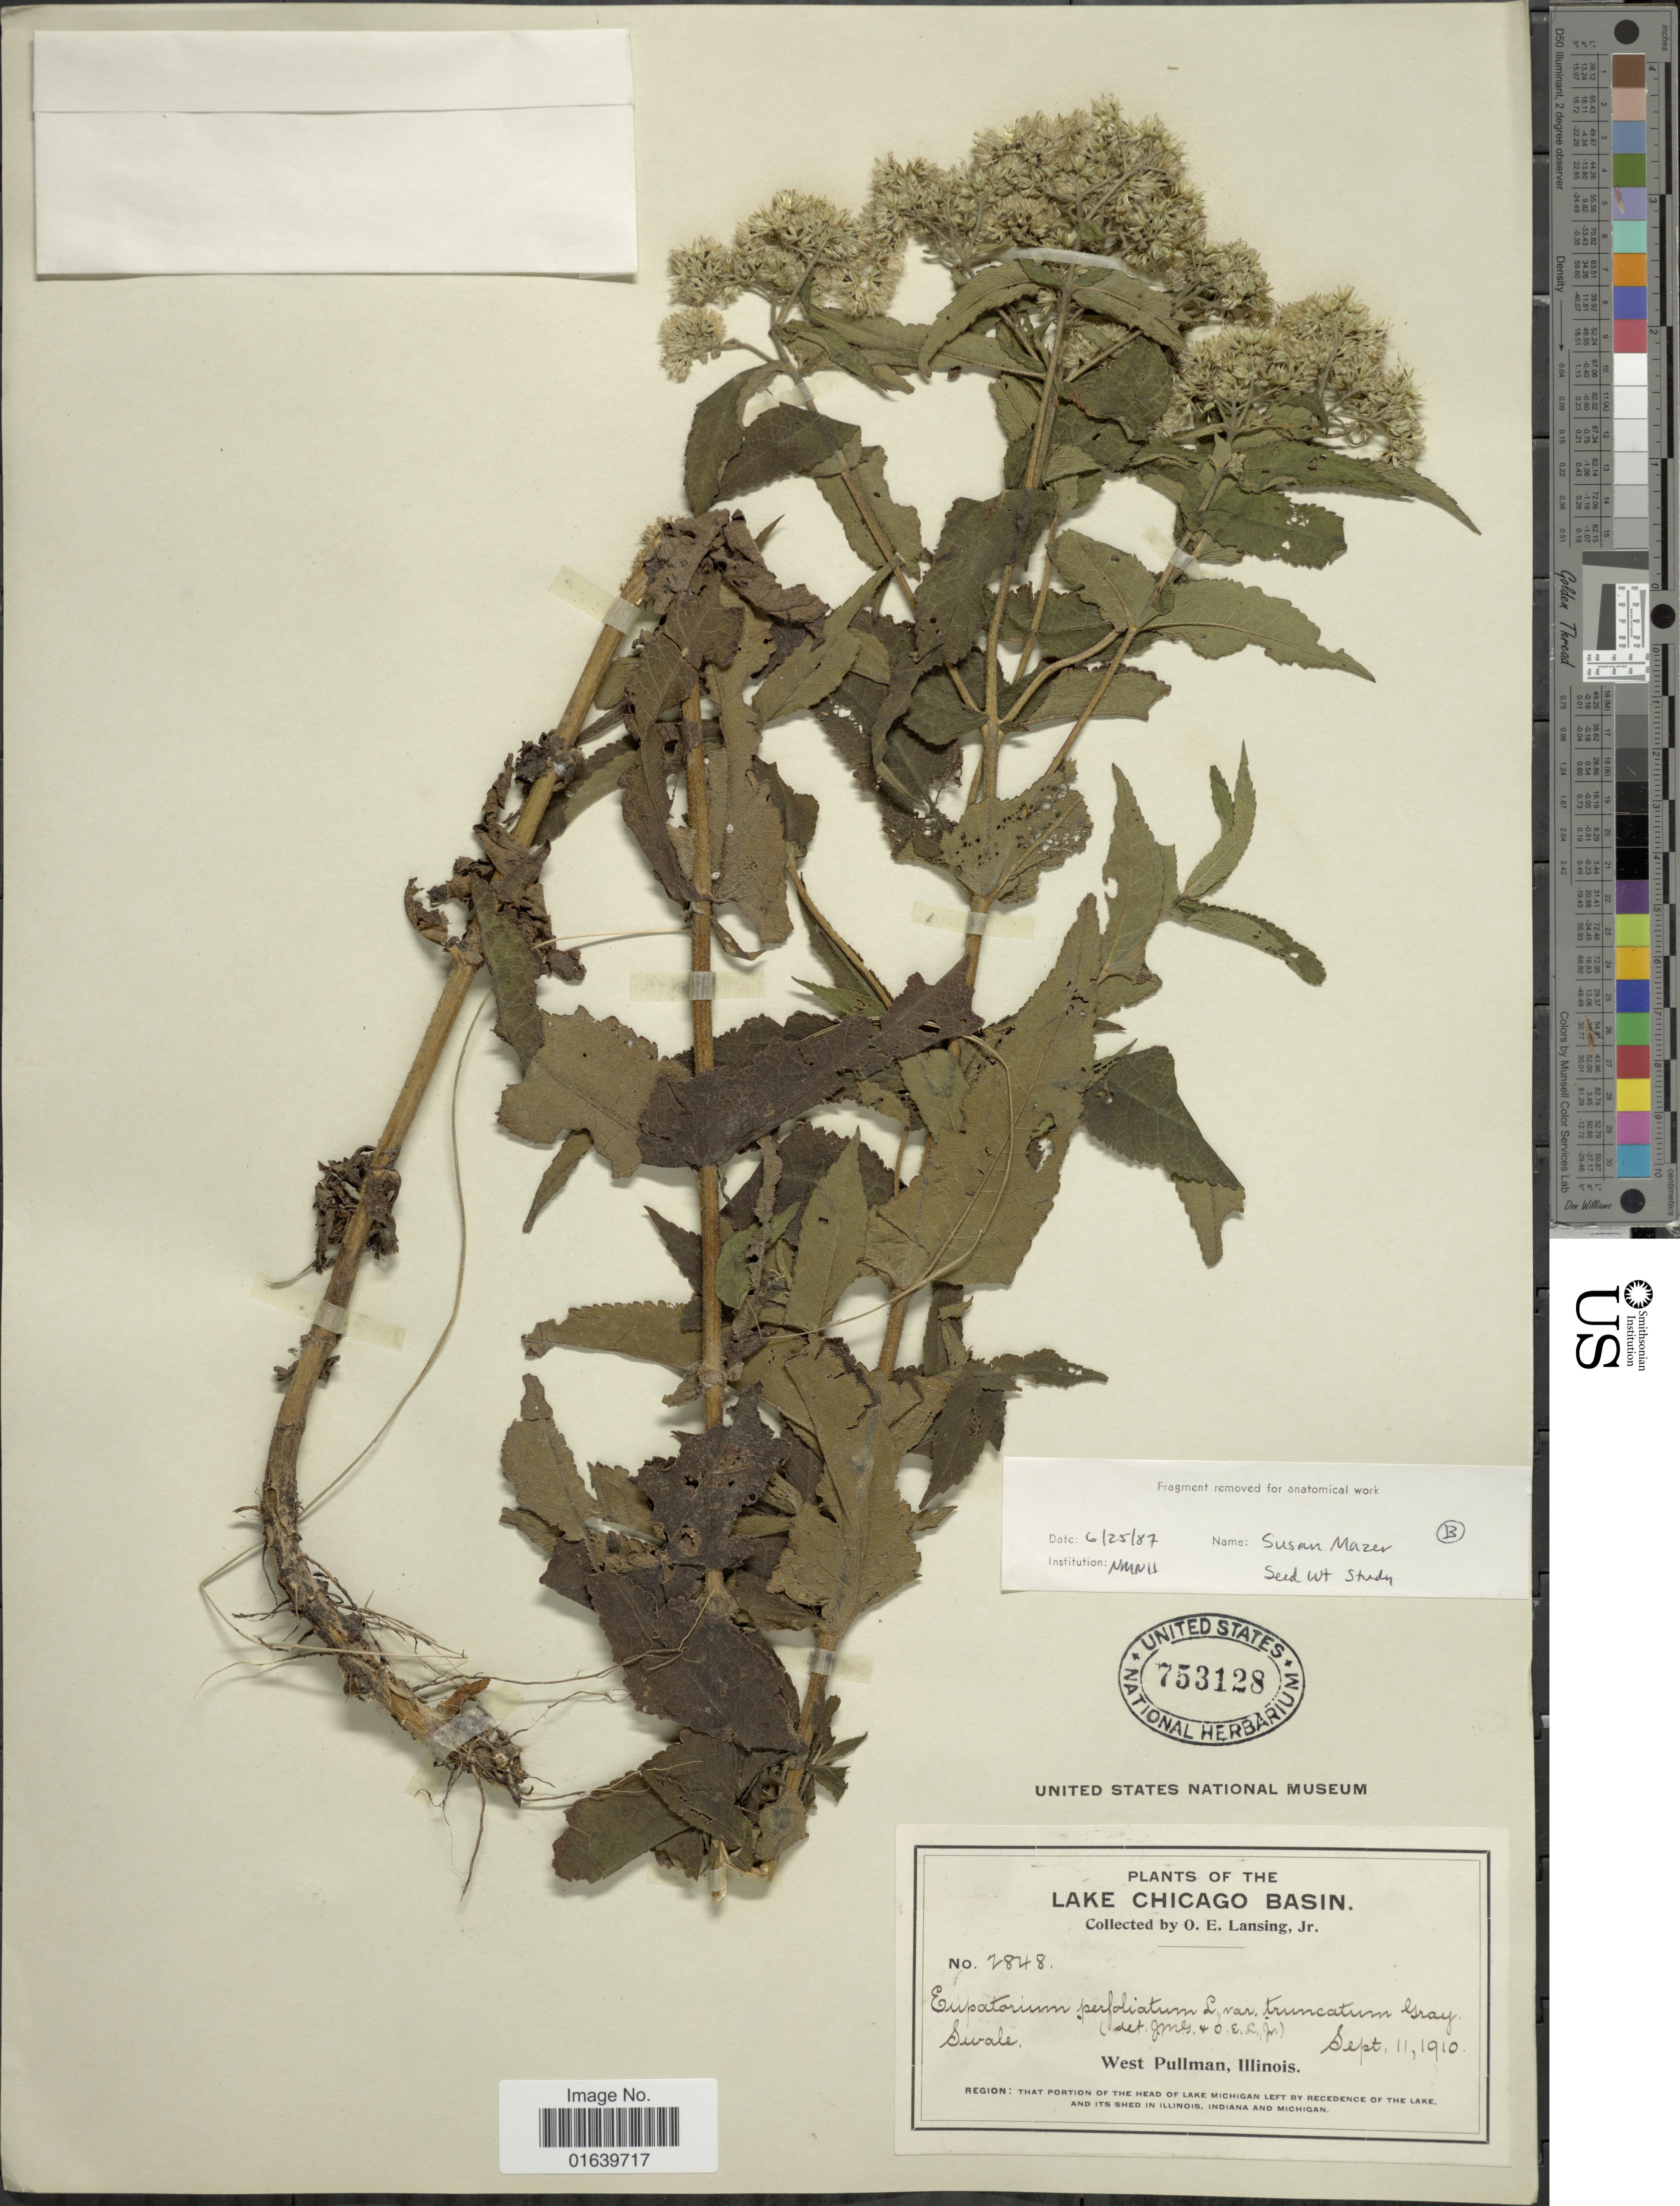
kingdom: Plantae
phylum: Tracheophyta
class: Magnoliopsida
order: Asterales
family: Asteraceae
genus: Eupatorium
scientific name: Eupatorium perfoliatum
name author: L.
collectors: O. Lansing Jr.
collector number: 2848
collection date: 1910-09-11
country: United States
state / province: Illinois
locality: The Lake Chicago Basin, West Pullman.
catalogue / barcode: US 753128